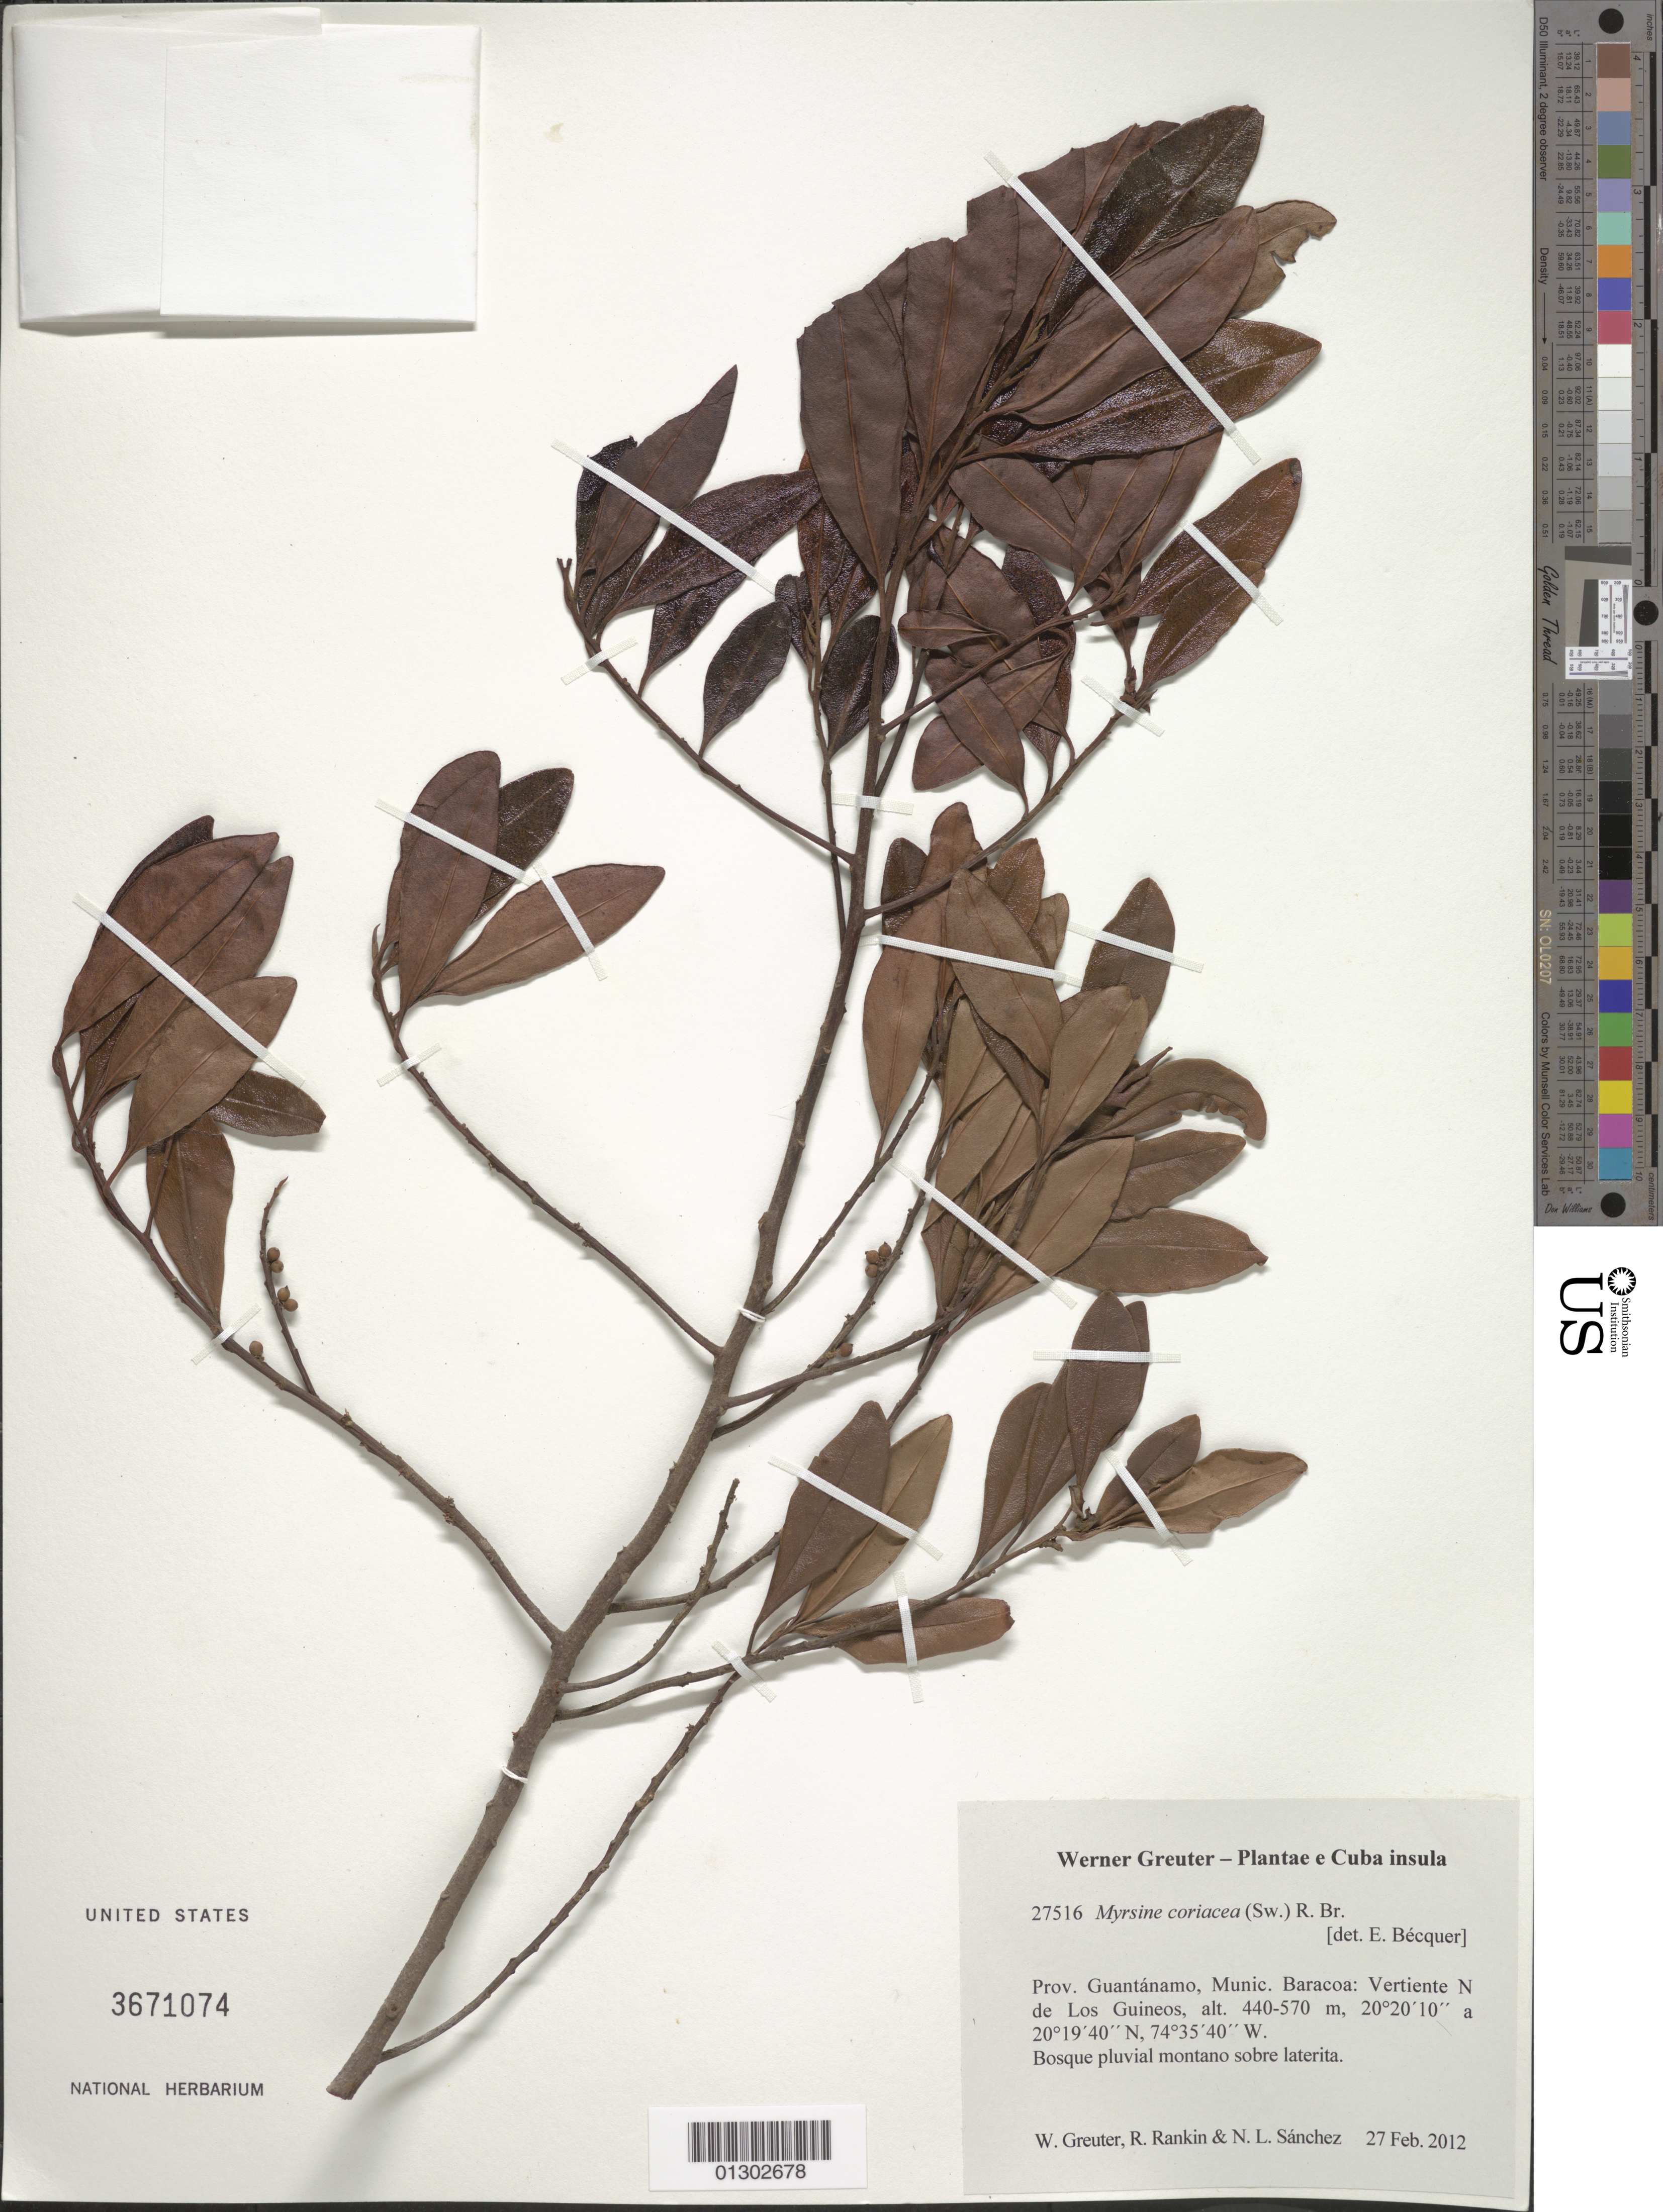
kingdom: Plantae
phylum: Tracheophyta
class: Magnoliopsida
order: Ericales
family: Primulaceae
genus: Myrsine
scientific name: Myrsine coriacea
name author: (Sw.) R. Br. ex Roem. & Schult.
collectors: W. R. Greuter, R. Rankin Rodriguez & N. Sanchez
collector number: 27516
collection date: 2012-02-27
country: Cuba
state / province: Guantanamo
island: Cuba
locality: Munic. Baracoa; vertiente N de Los Guineos.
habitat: Bosque pluvial montano sobre laterita.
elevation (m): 440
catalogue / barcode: US 3671074